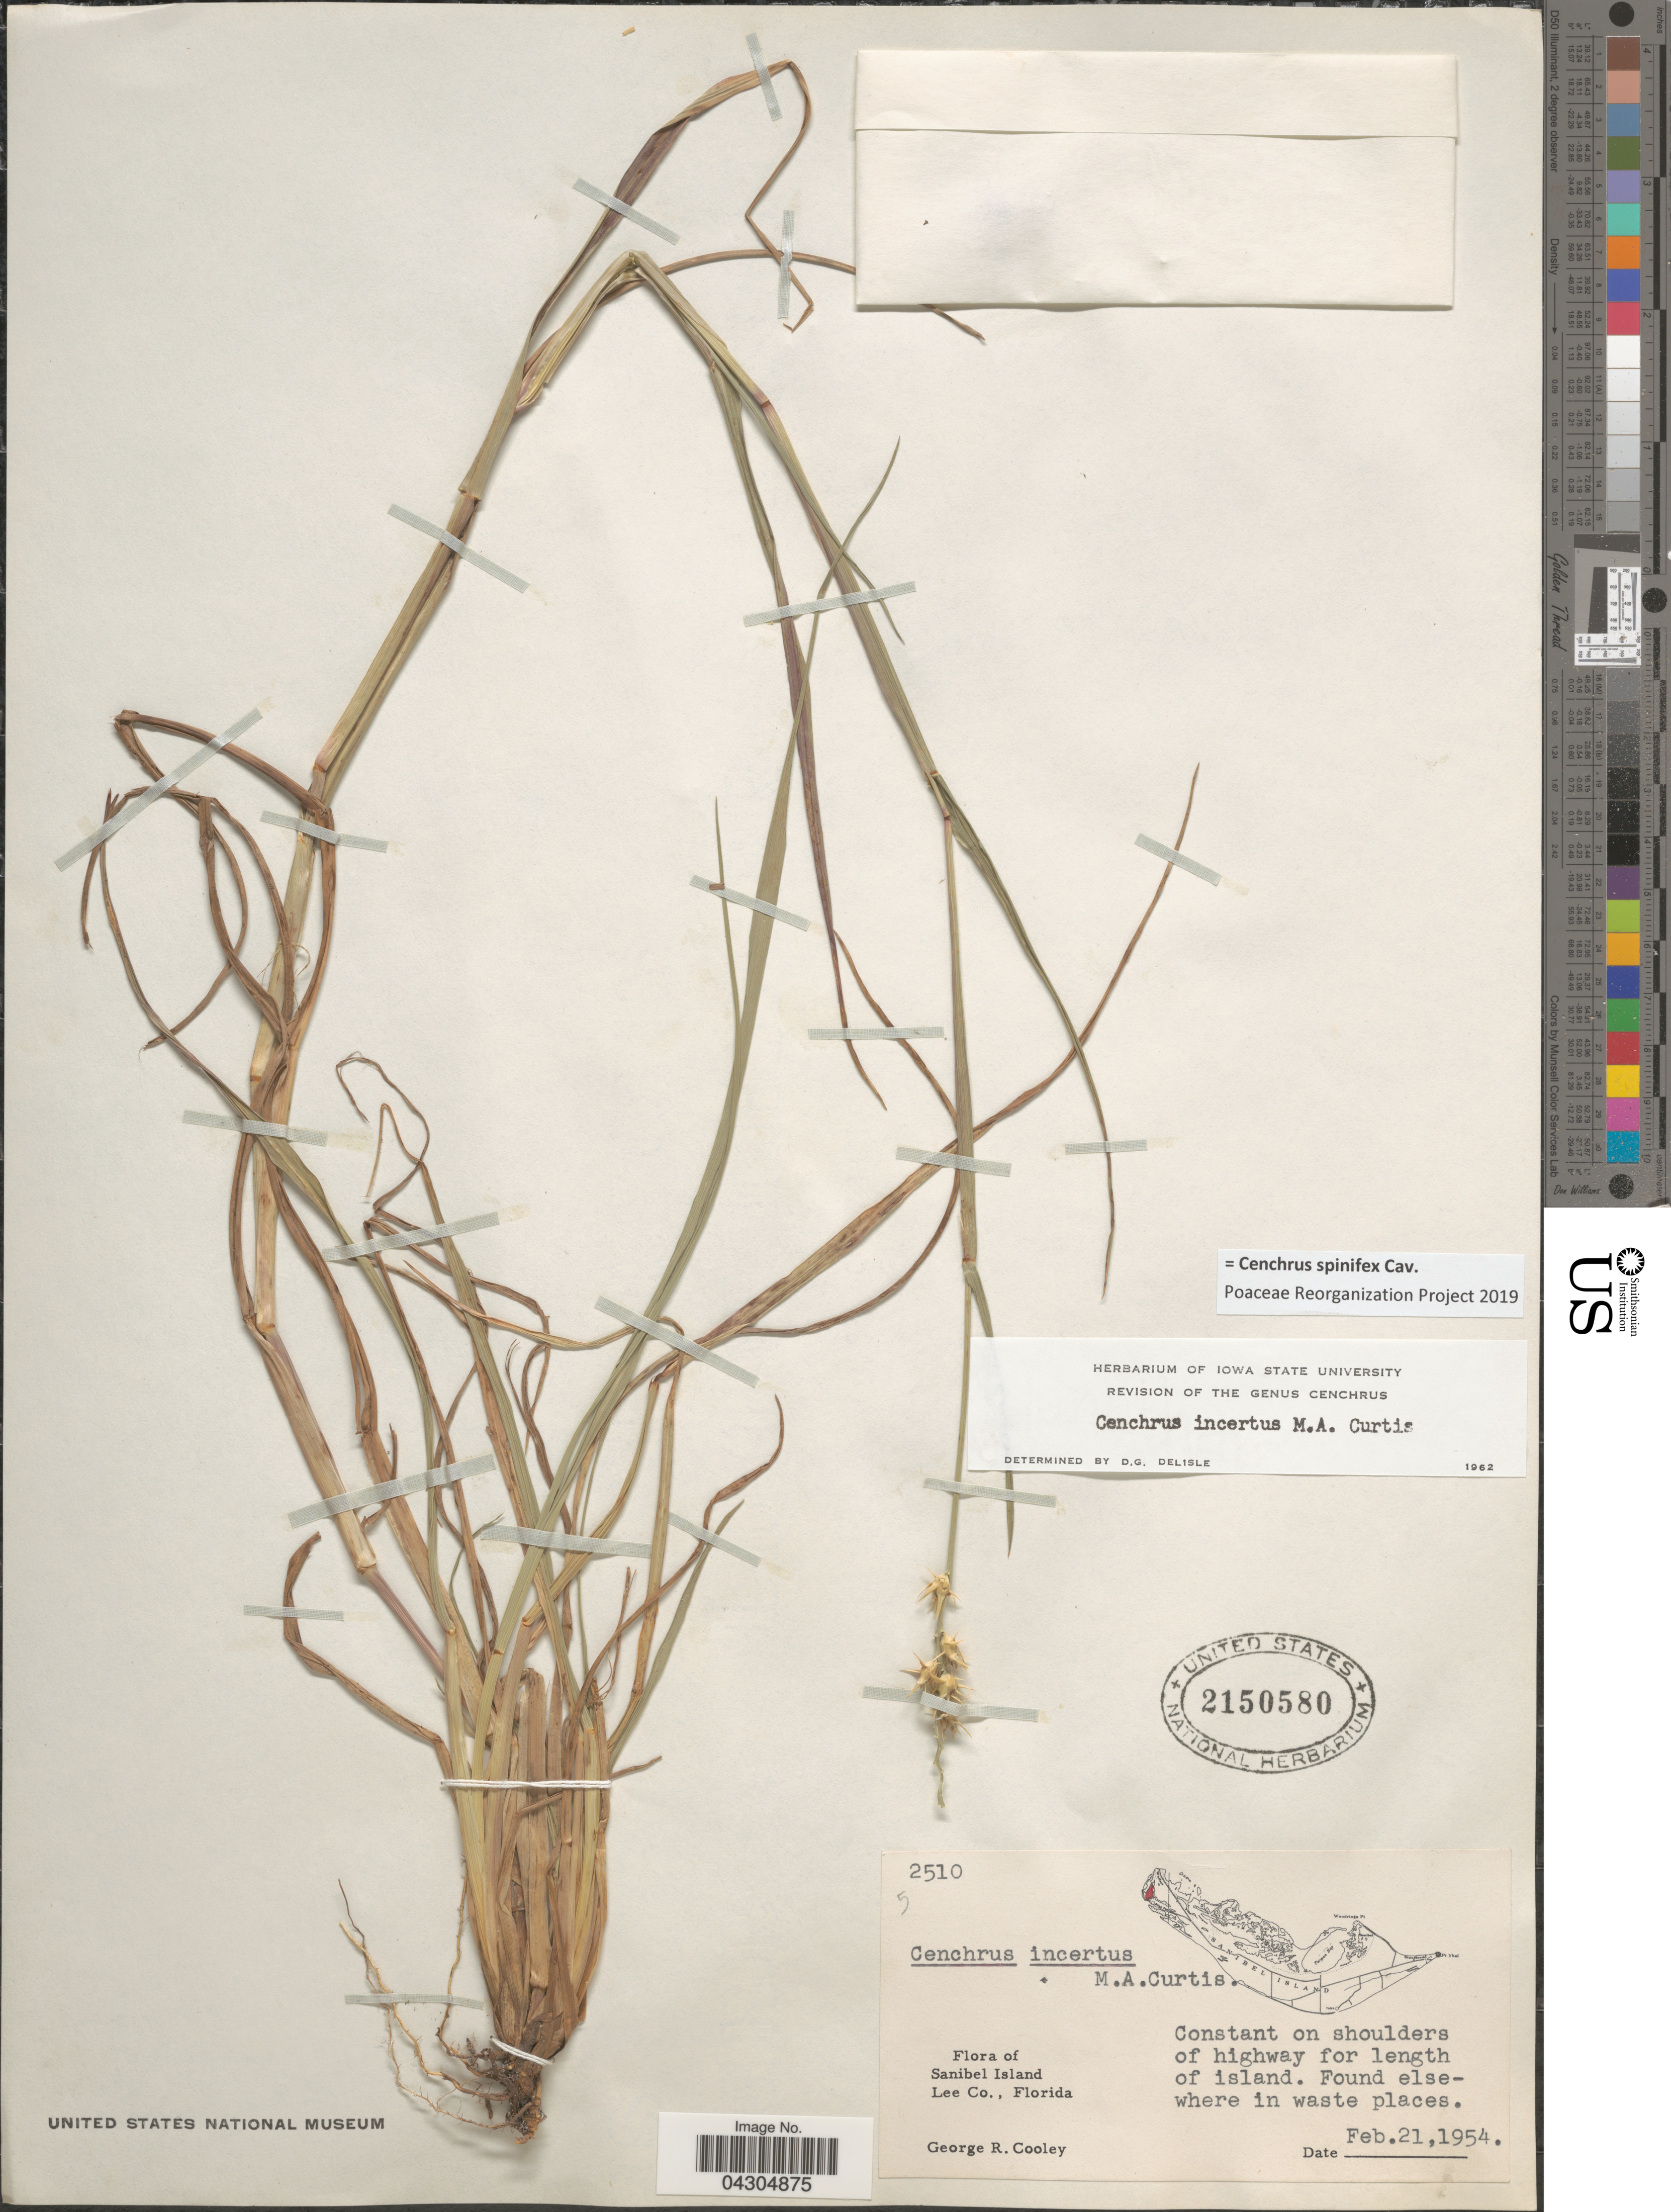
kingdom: Plantae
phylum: Tracheophyta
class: Liliopsida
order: Poales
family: Poaceae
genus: Cenchrus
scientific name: Cenchrus spinifex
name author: Cav.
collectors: G. R. Cooley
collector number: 2510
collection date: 1954-02-21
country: United States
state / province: Florida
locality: Sanibel Island. Lee Co.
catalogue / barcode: US 2150580